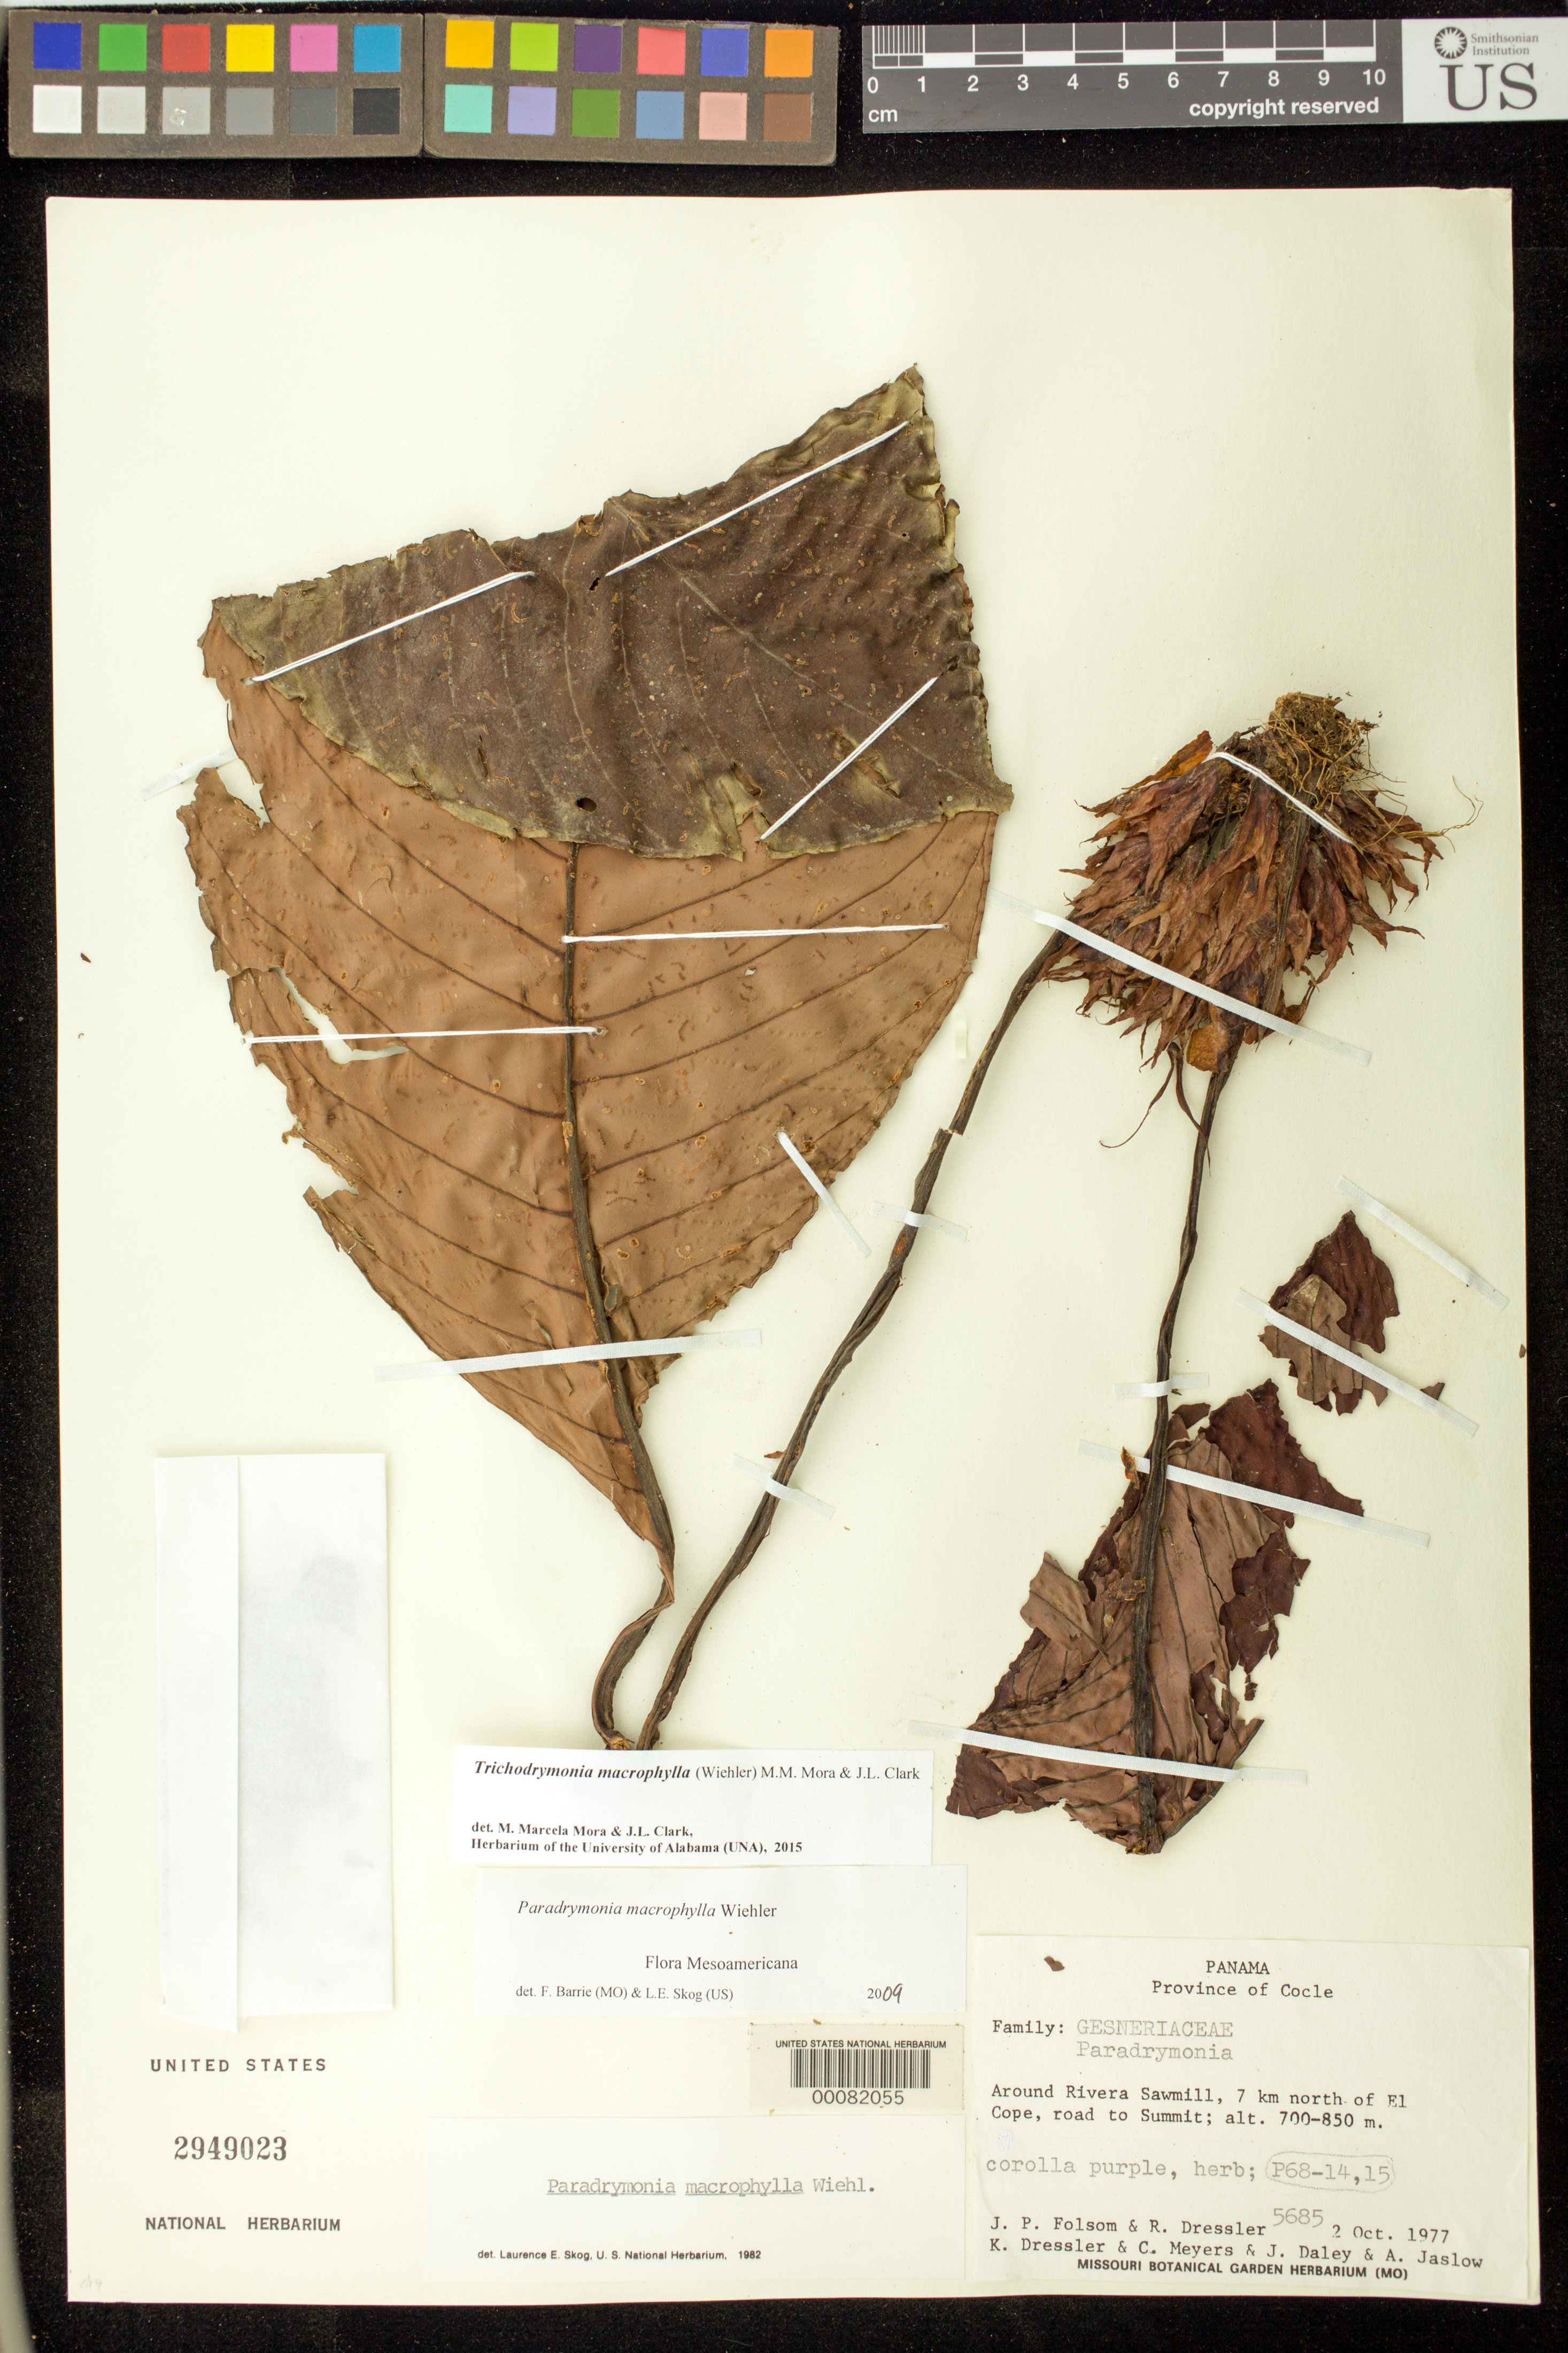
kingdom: Plantae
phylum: Tracheophyta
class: Magnoliopsida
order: Lamiales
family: Gesneriaceae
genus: Trichodrymonia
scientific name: Trichodrymonia macrophylla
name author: (Wiehler) M.M. Mora & J.L. Clark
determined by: Mora, M. M.; Clark, J. L.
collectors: J. P. Folsom, R. Dressler, K. Dressler, C. Meyers, J. Daley & A. Jaslow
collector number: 5685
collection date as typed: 02 Oct 1977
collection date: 1977-10-02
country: Panama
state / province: Coclé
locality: Around Rivera Sawmill, 7 km N of El Cope, road to summit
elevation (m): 700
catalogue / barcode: US 2949023